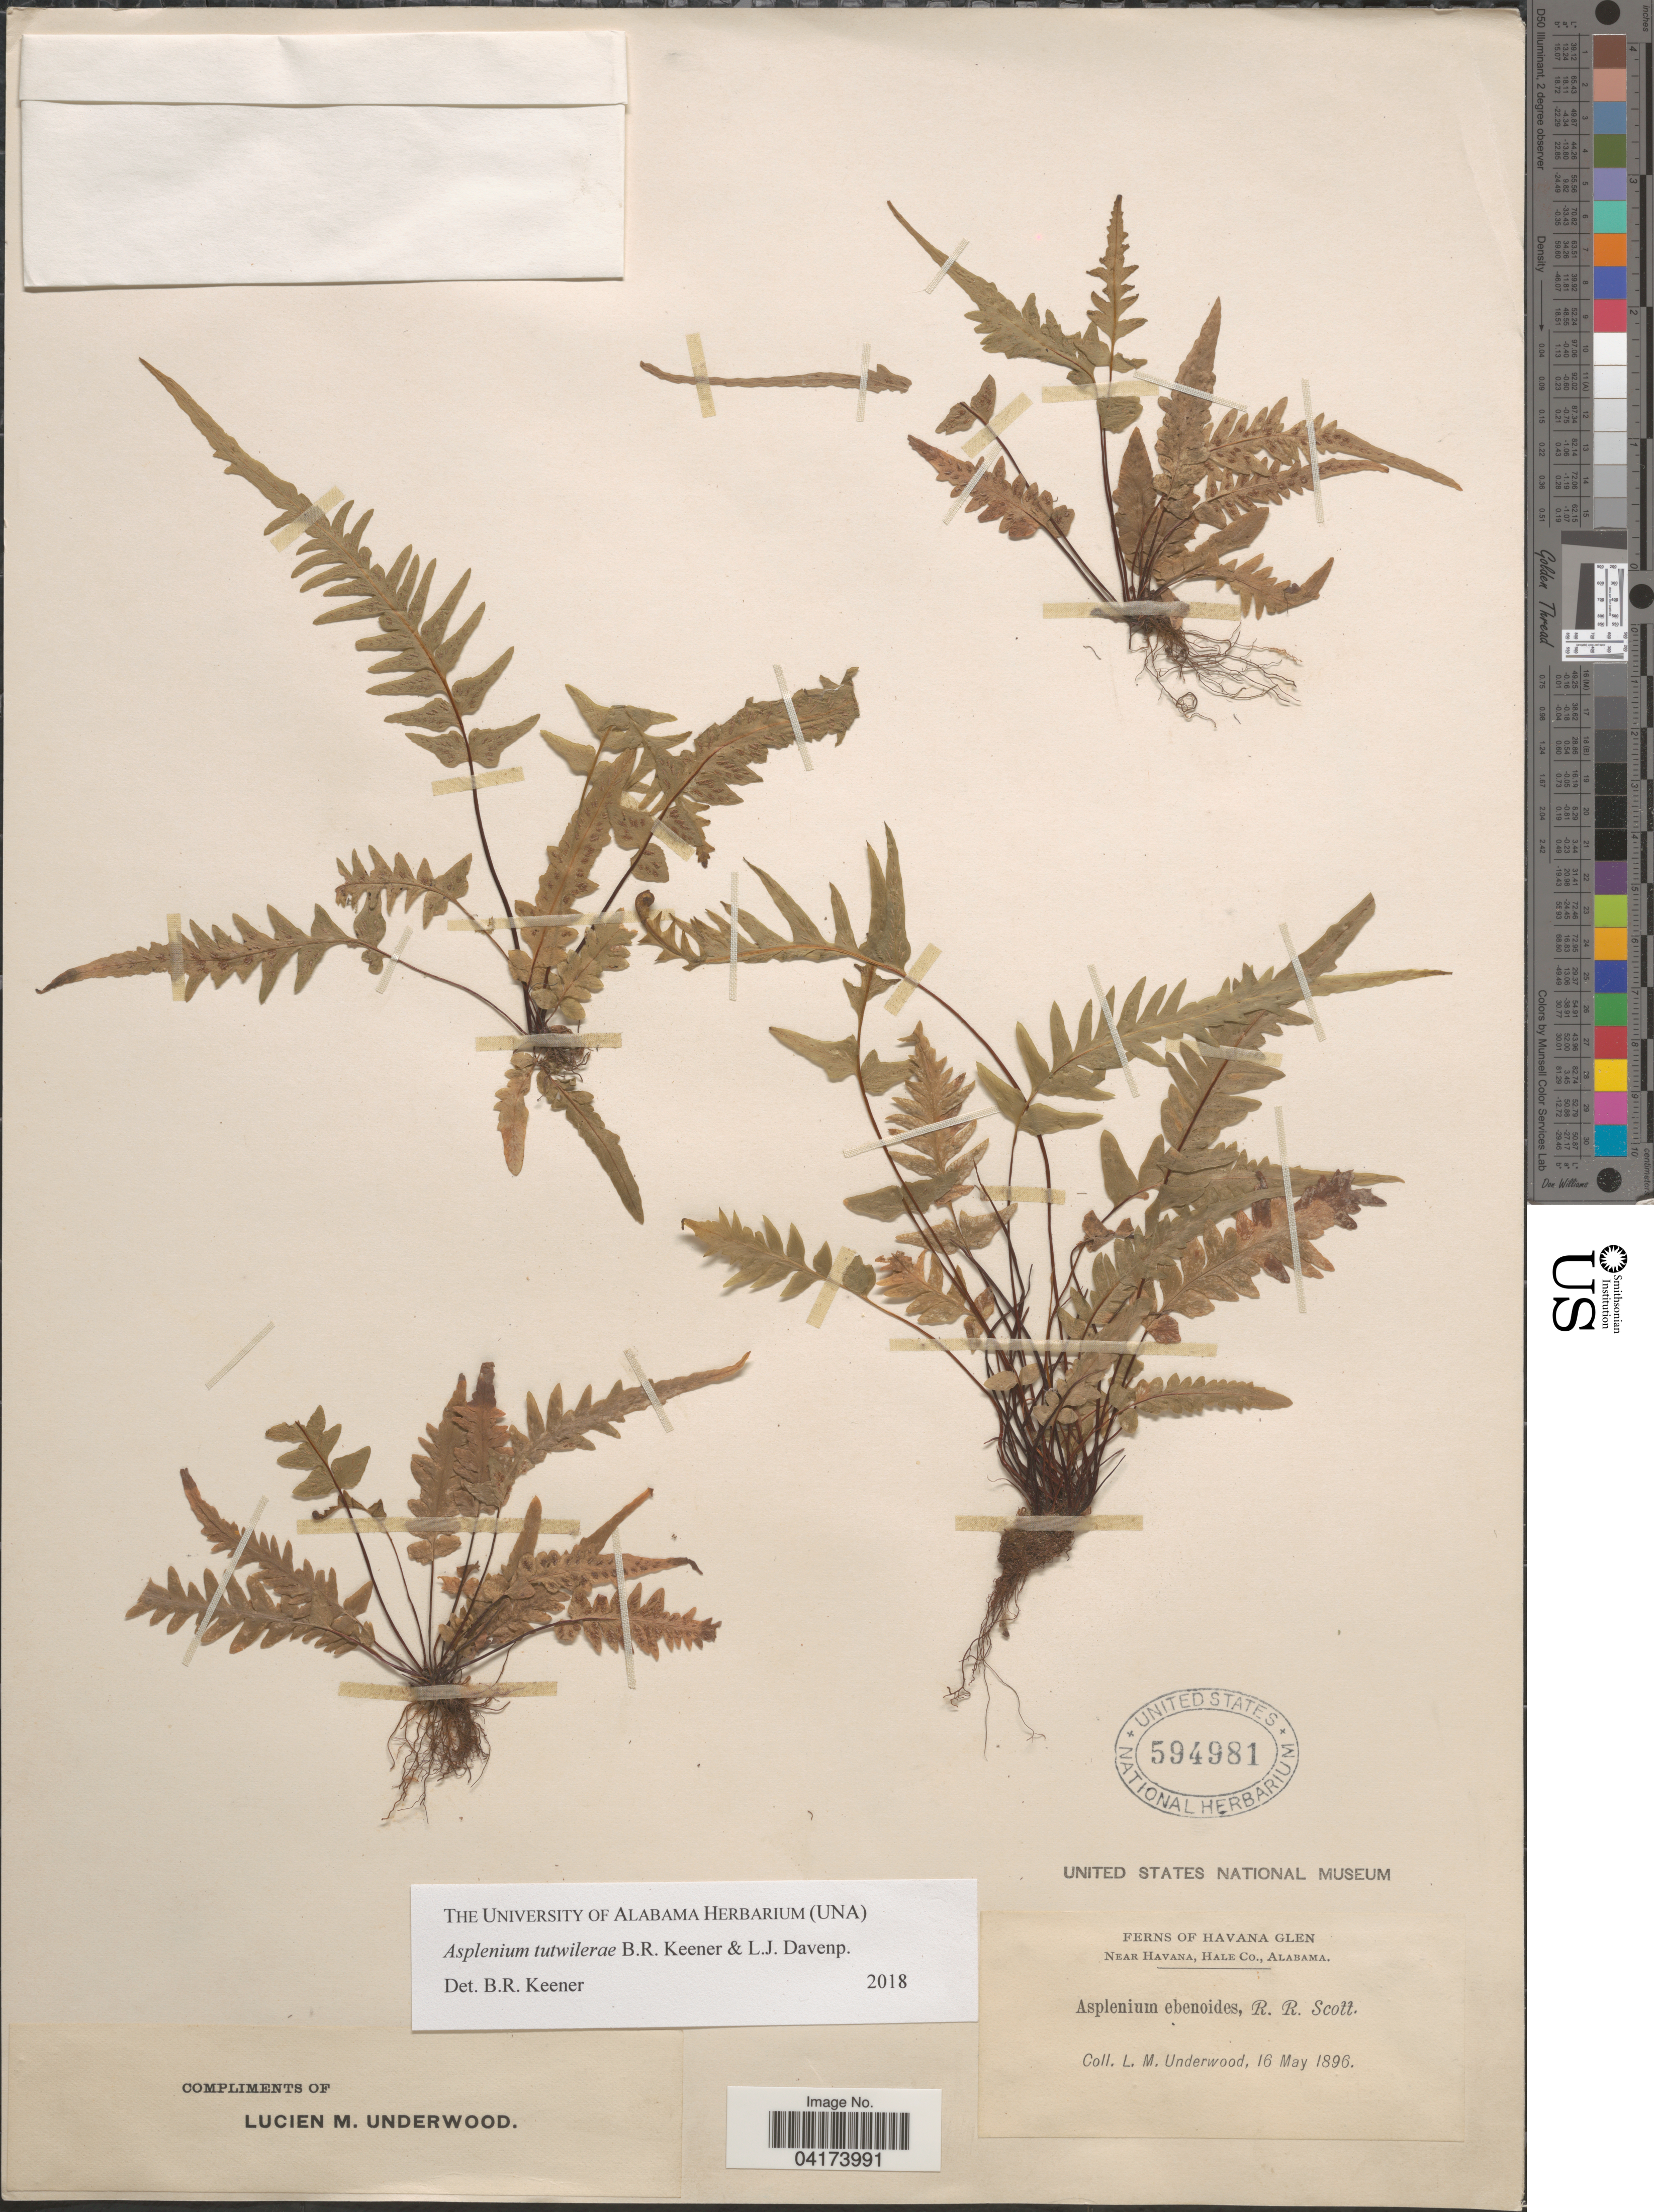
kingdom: Plantae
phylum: Tracheophyta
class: Polypodiopsida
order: Polypodiales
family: Aspleniaceae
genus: Asplenium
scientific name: Asplenium tutwilerae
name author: B.R. Keener & L.J. Davenp.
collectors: L. M. Underwood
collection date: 1896-05-16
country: United States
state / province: Alabama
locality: Havana Glen. Near Havana, Hale Co.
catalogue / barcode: US 594981